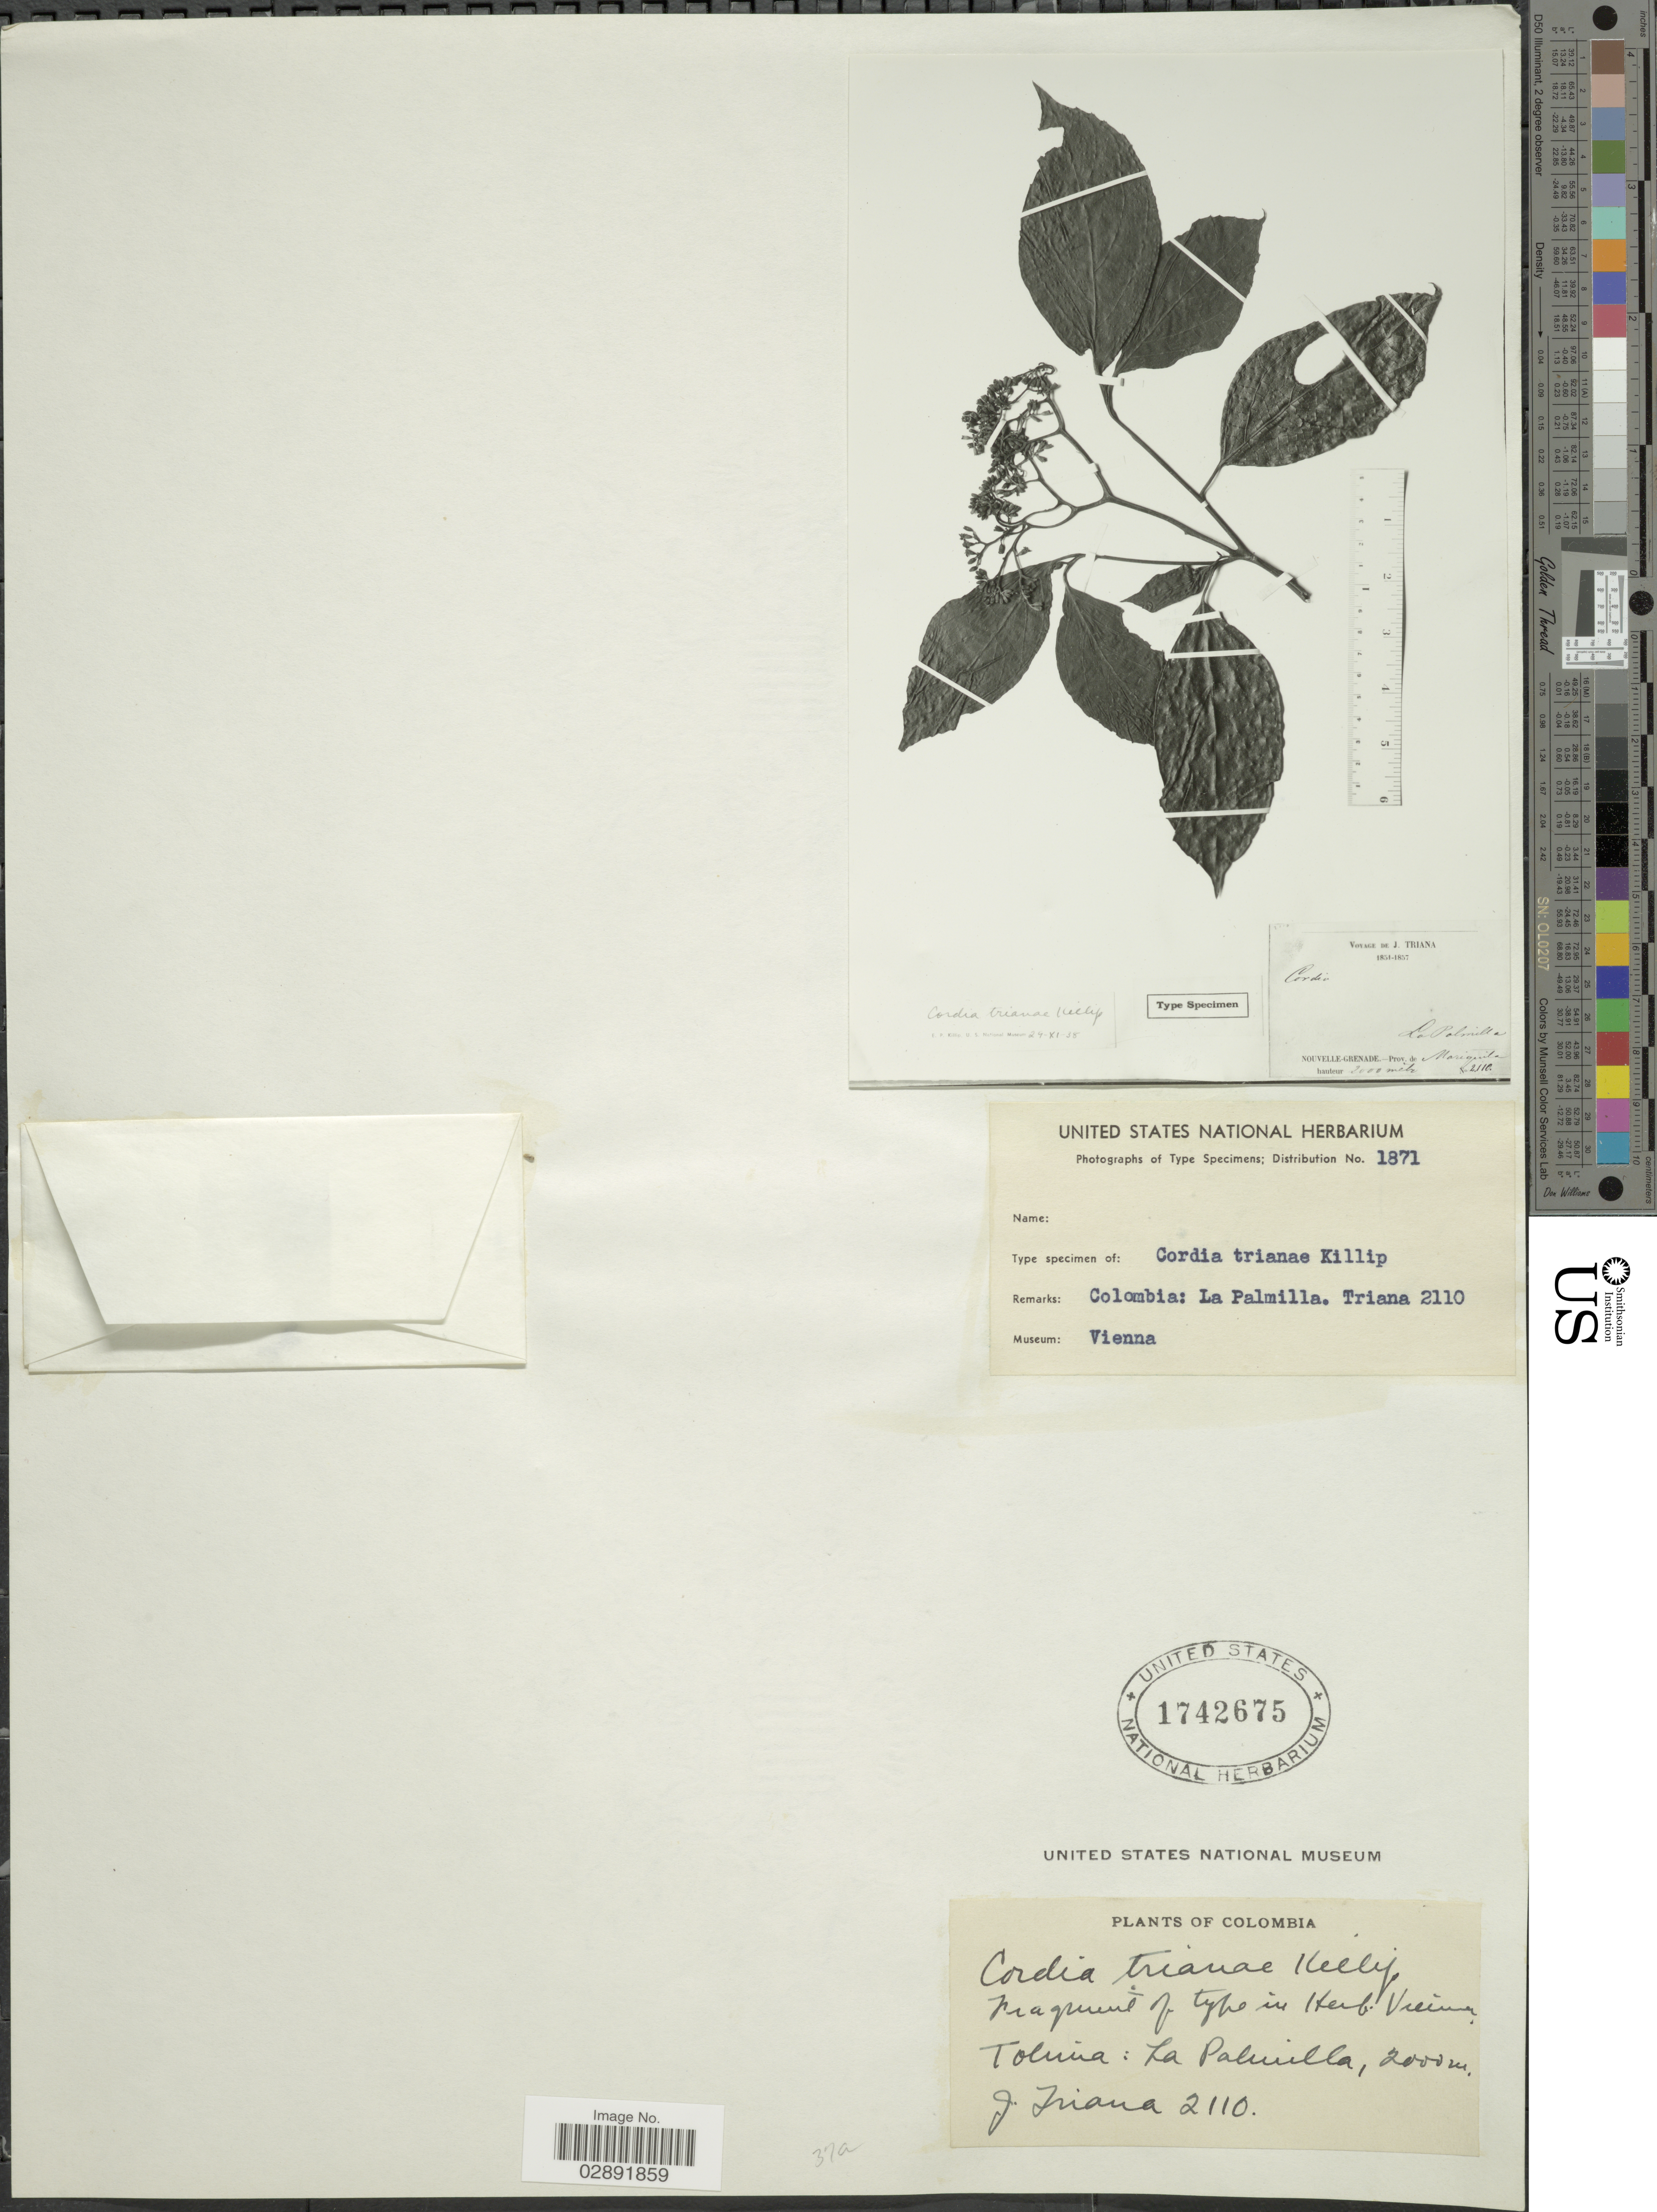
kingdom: Plantae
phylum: Tracheophyta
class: Magnoliopsida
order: Boraginales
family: Cordiaceae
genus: Cordia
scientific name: Cordia trianae Killip ined.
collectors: J. Triana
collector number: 2110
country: Colombia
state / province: Tolima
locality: La Palmilla.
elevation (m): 2000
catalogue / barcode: US 1742675